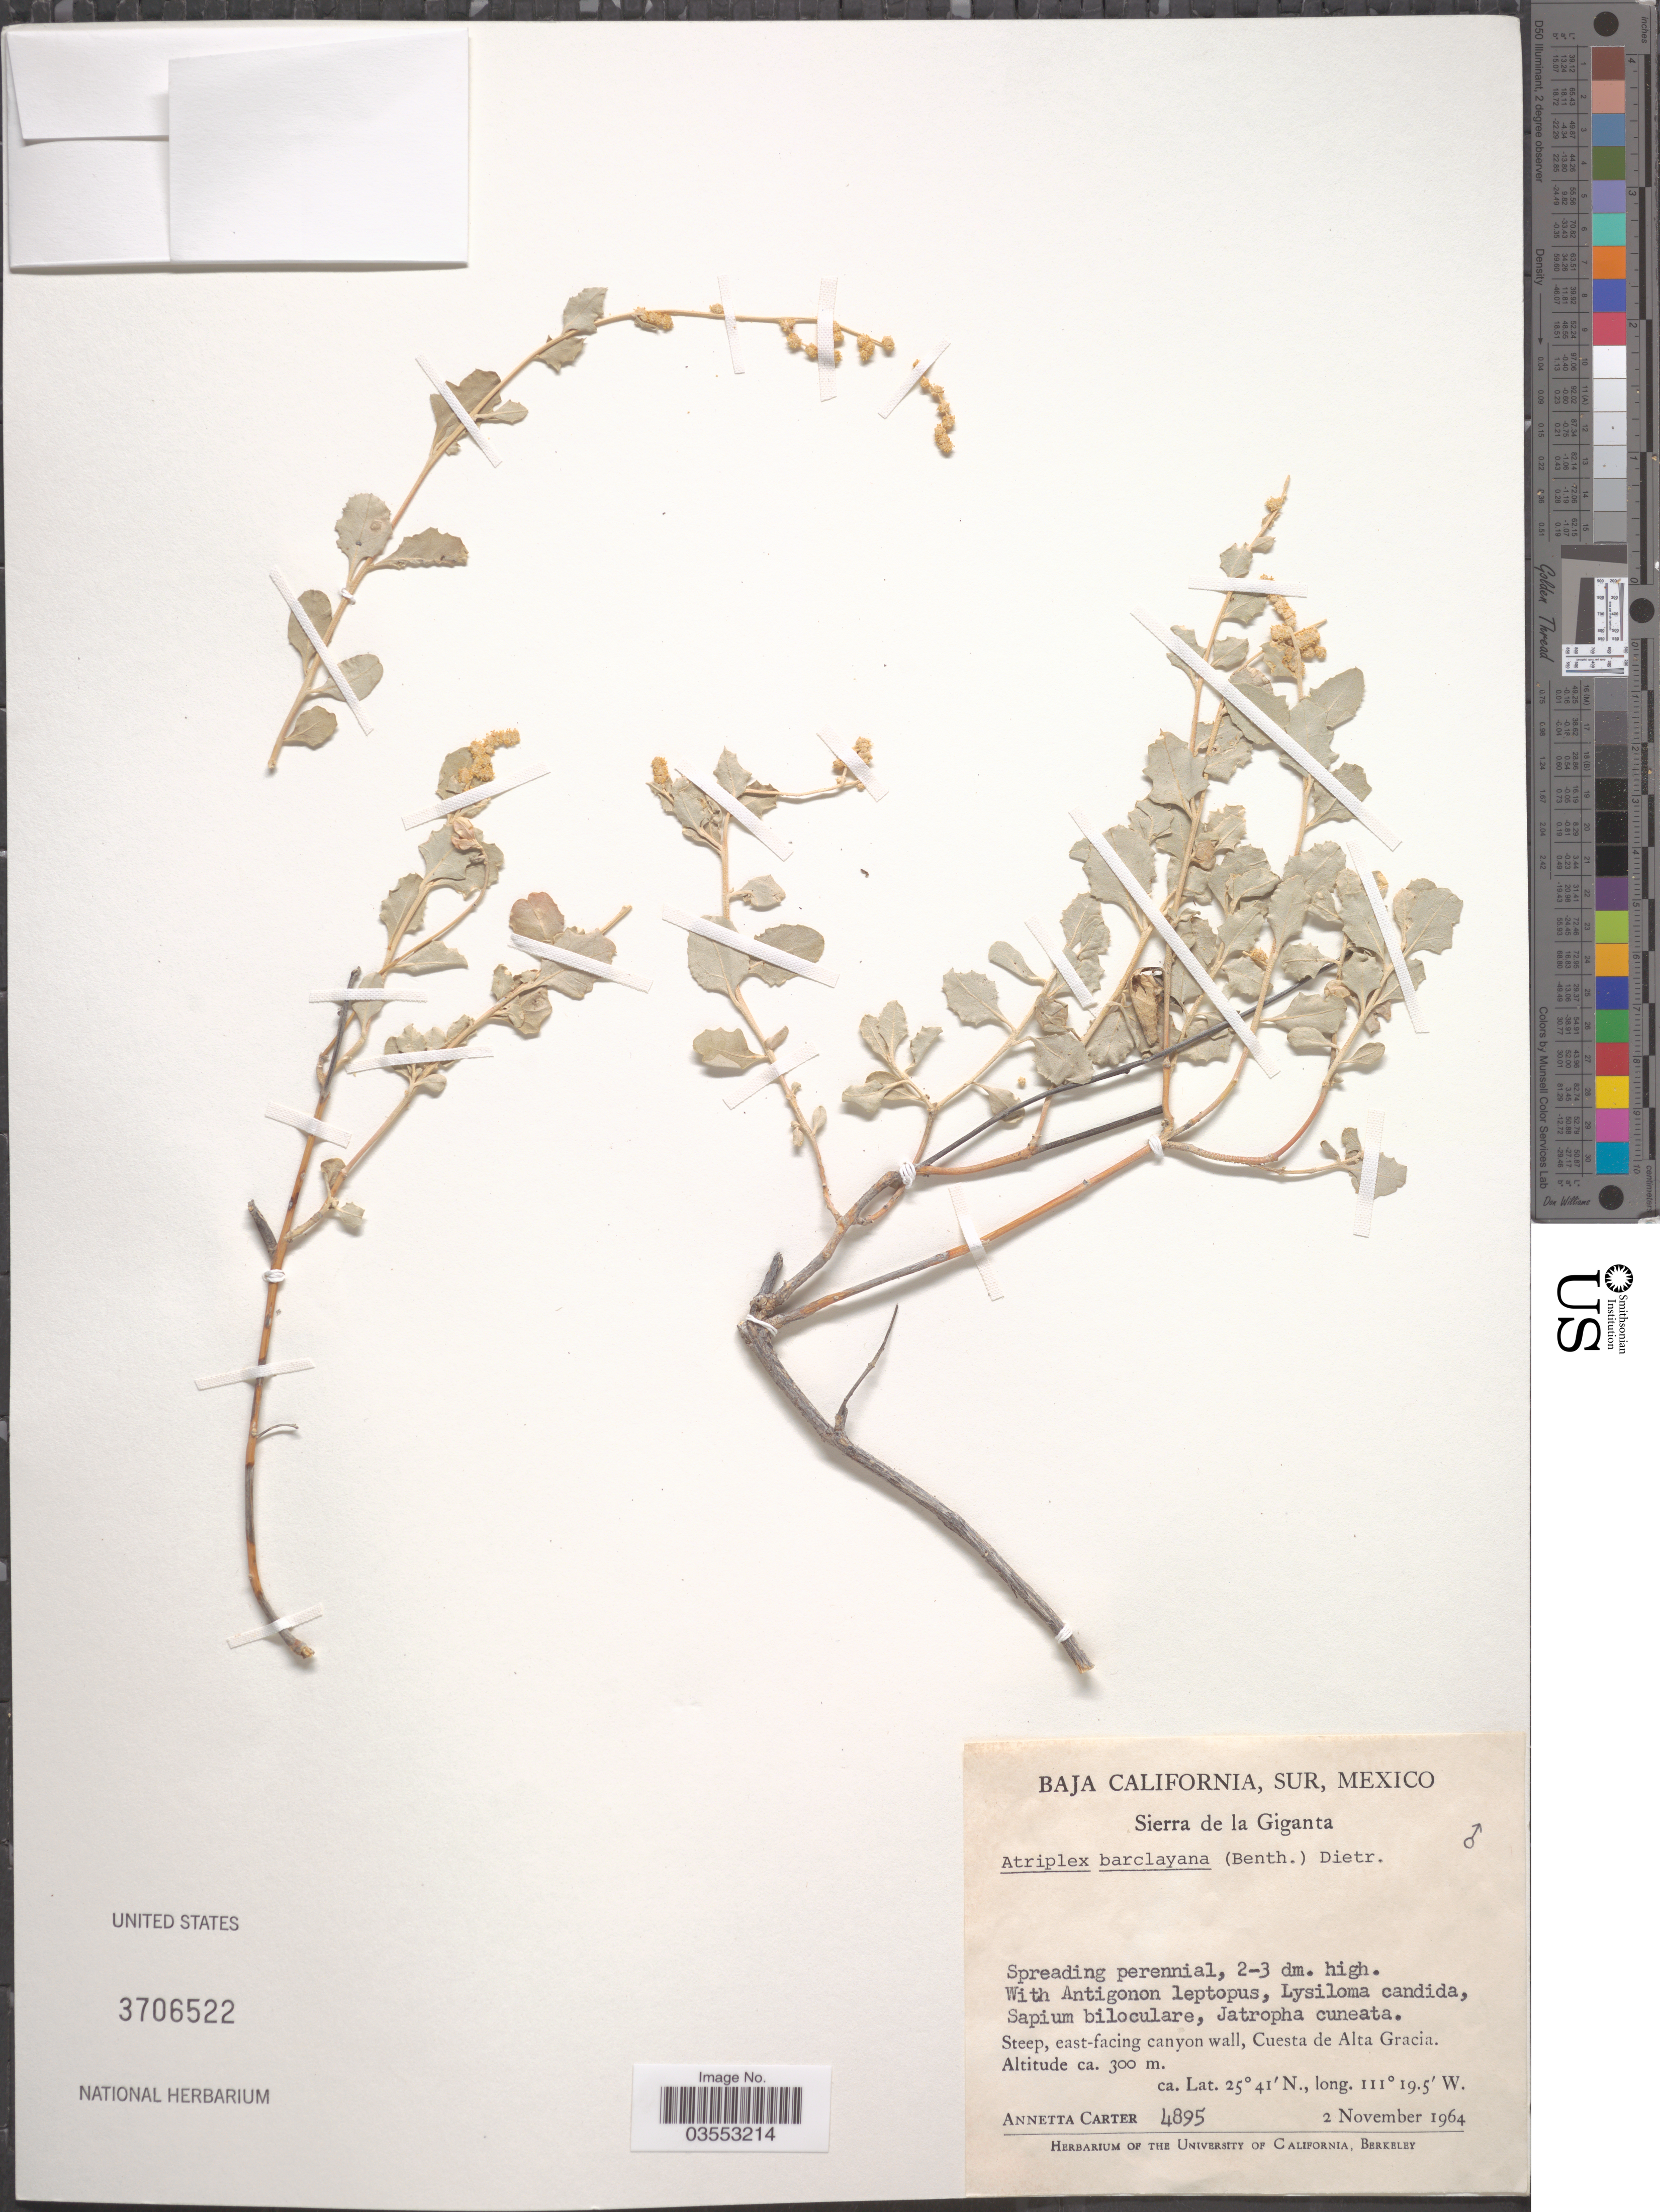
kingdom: Plantae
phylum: Tracheophyta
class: Magnoliopsida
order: Caryophyllales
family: Amaranthaceae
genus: Atriplex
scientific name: Atriplex barclayana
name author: (Benth.) D. Dietr.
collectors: A. Carter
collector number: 4895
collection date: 1964-11-02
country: Mexico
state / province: Baja California Sur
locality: Sierra de la Giganta. Steep, east-facing canyon wall, Cuesta de Alta Gracia.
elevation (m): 300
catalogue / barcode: US 3706522